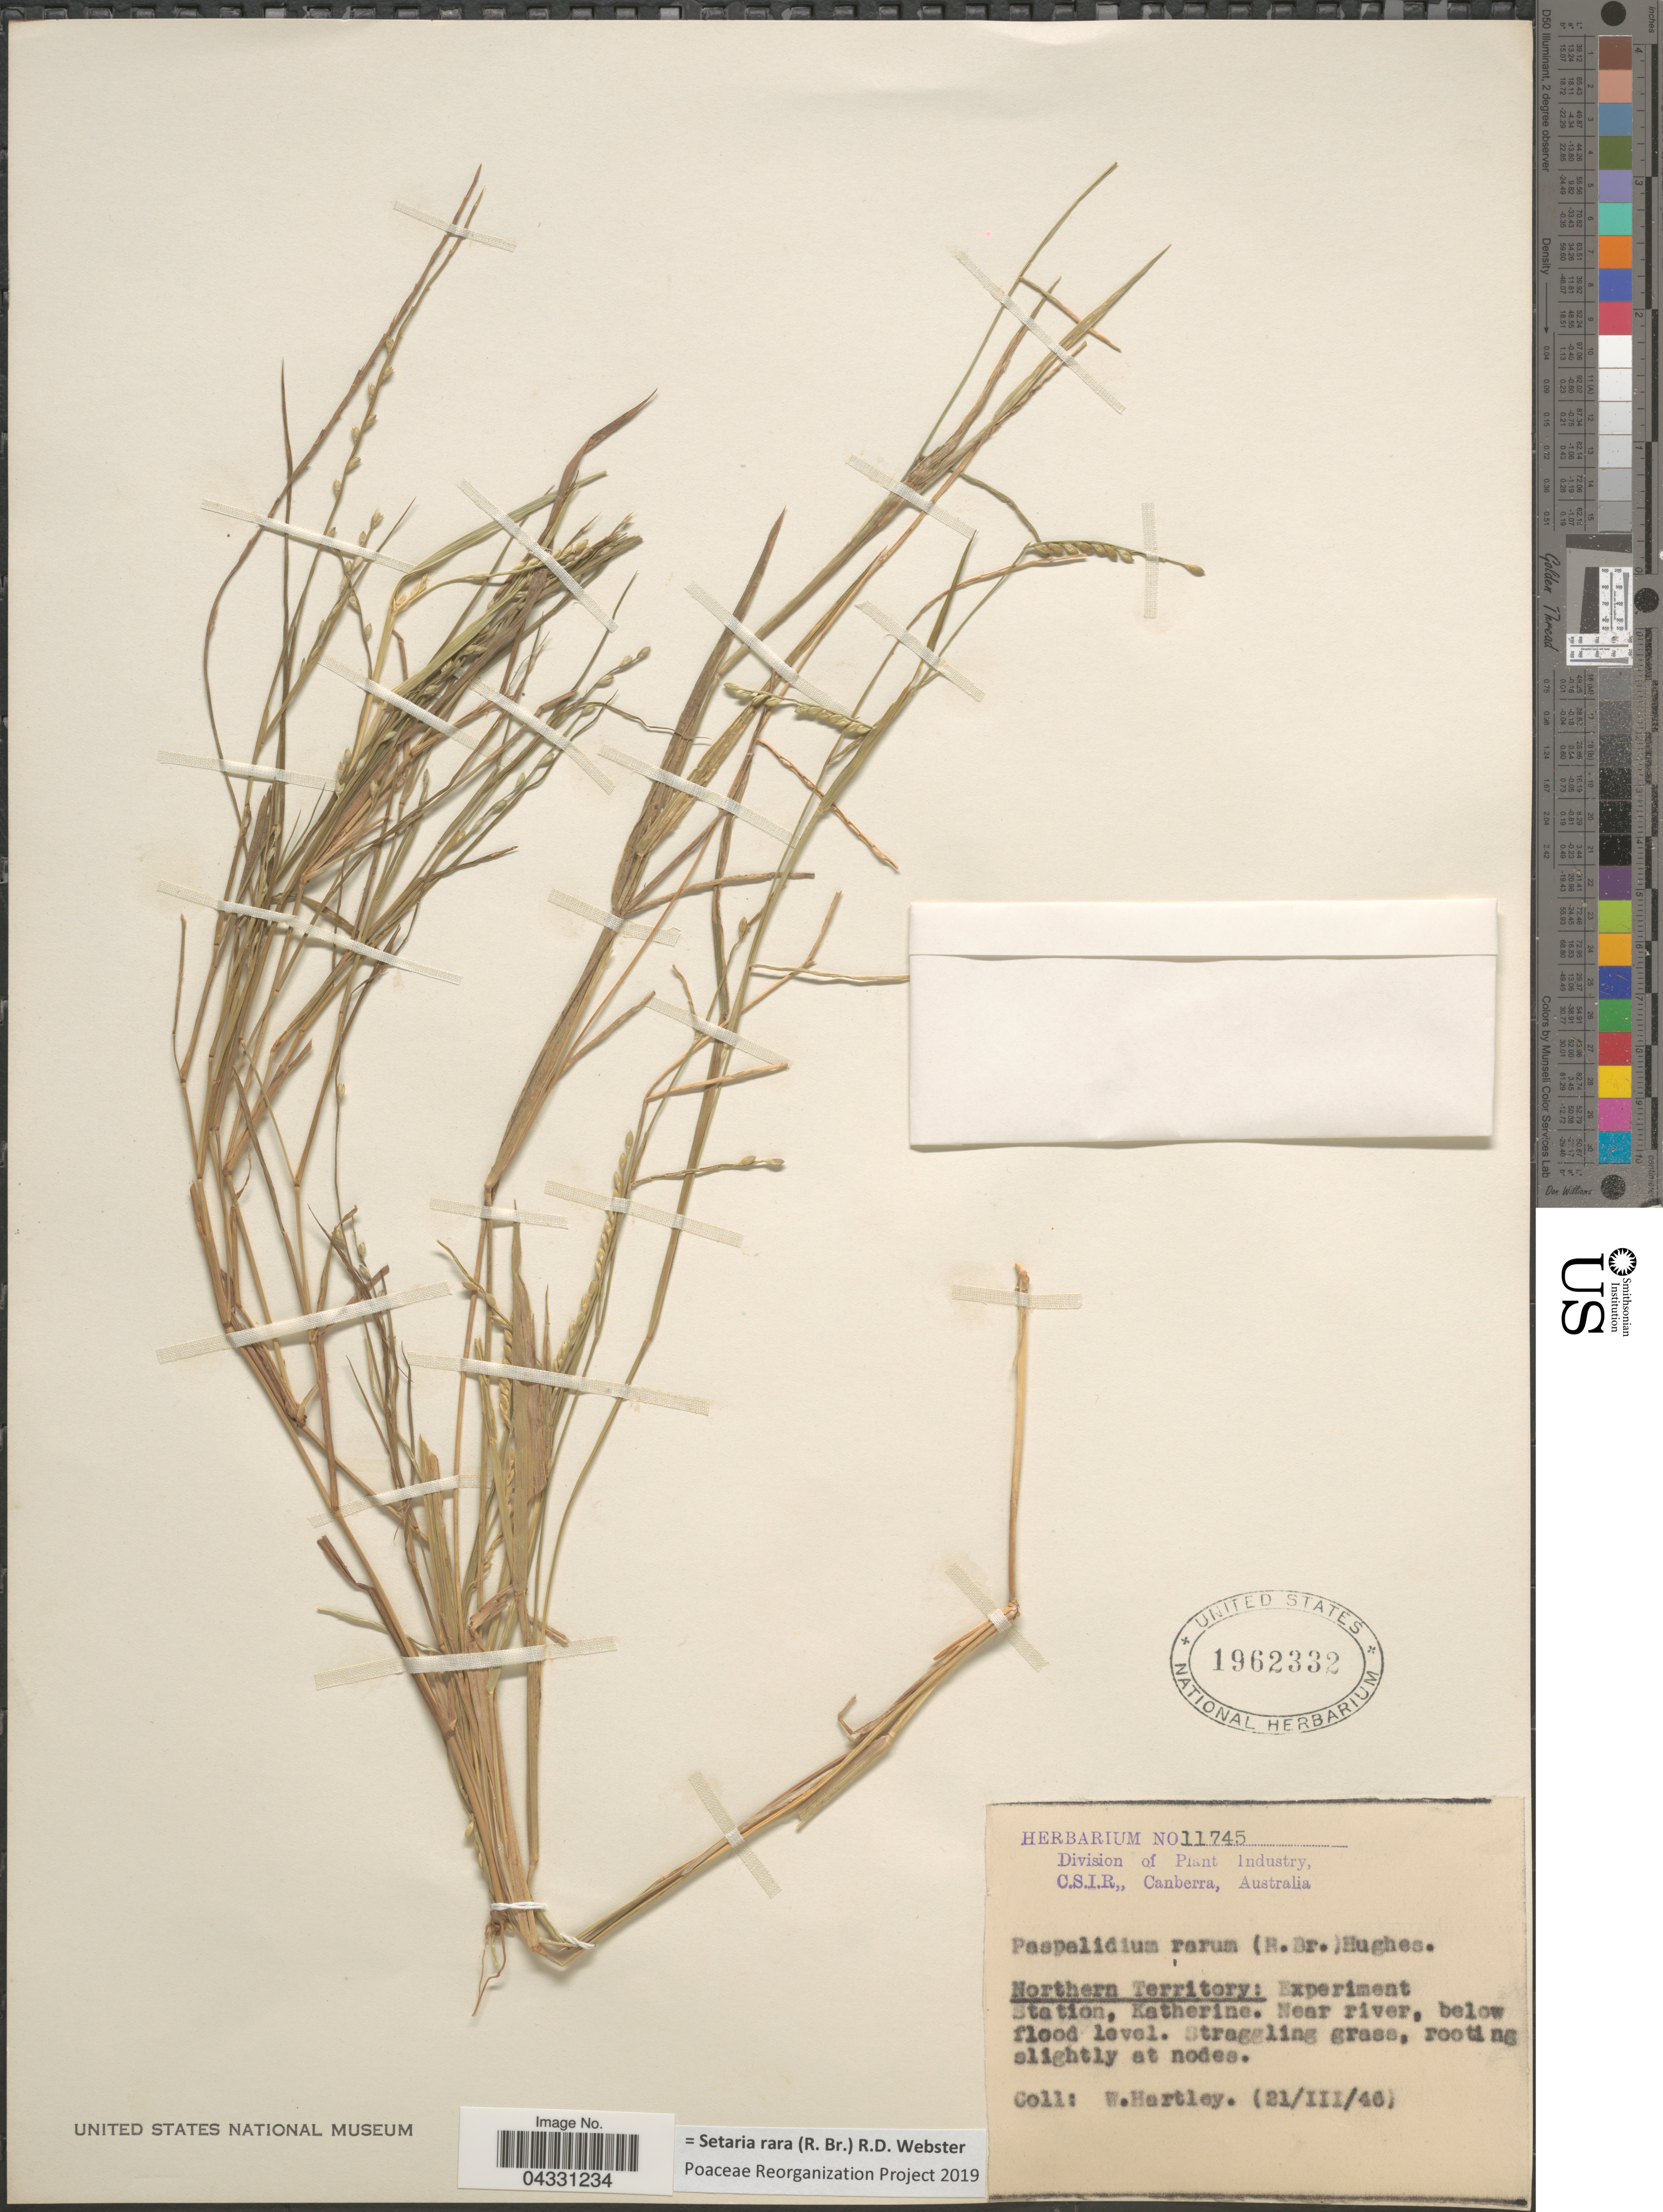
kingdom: Plantae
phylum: Tracheophyta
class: Liliopsida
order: Poales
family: Poaceae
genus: Setaria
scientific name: Setaria rara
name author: (R. Br.) R.D. Webster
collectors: W. Hartley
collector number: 11745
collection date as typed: Transcribed d/m/y: 21/3/40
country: Australia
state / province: Northern Territory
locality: Experiment Station, Katherine.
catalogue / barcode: US 1962332